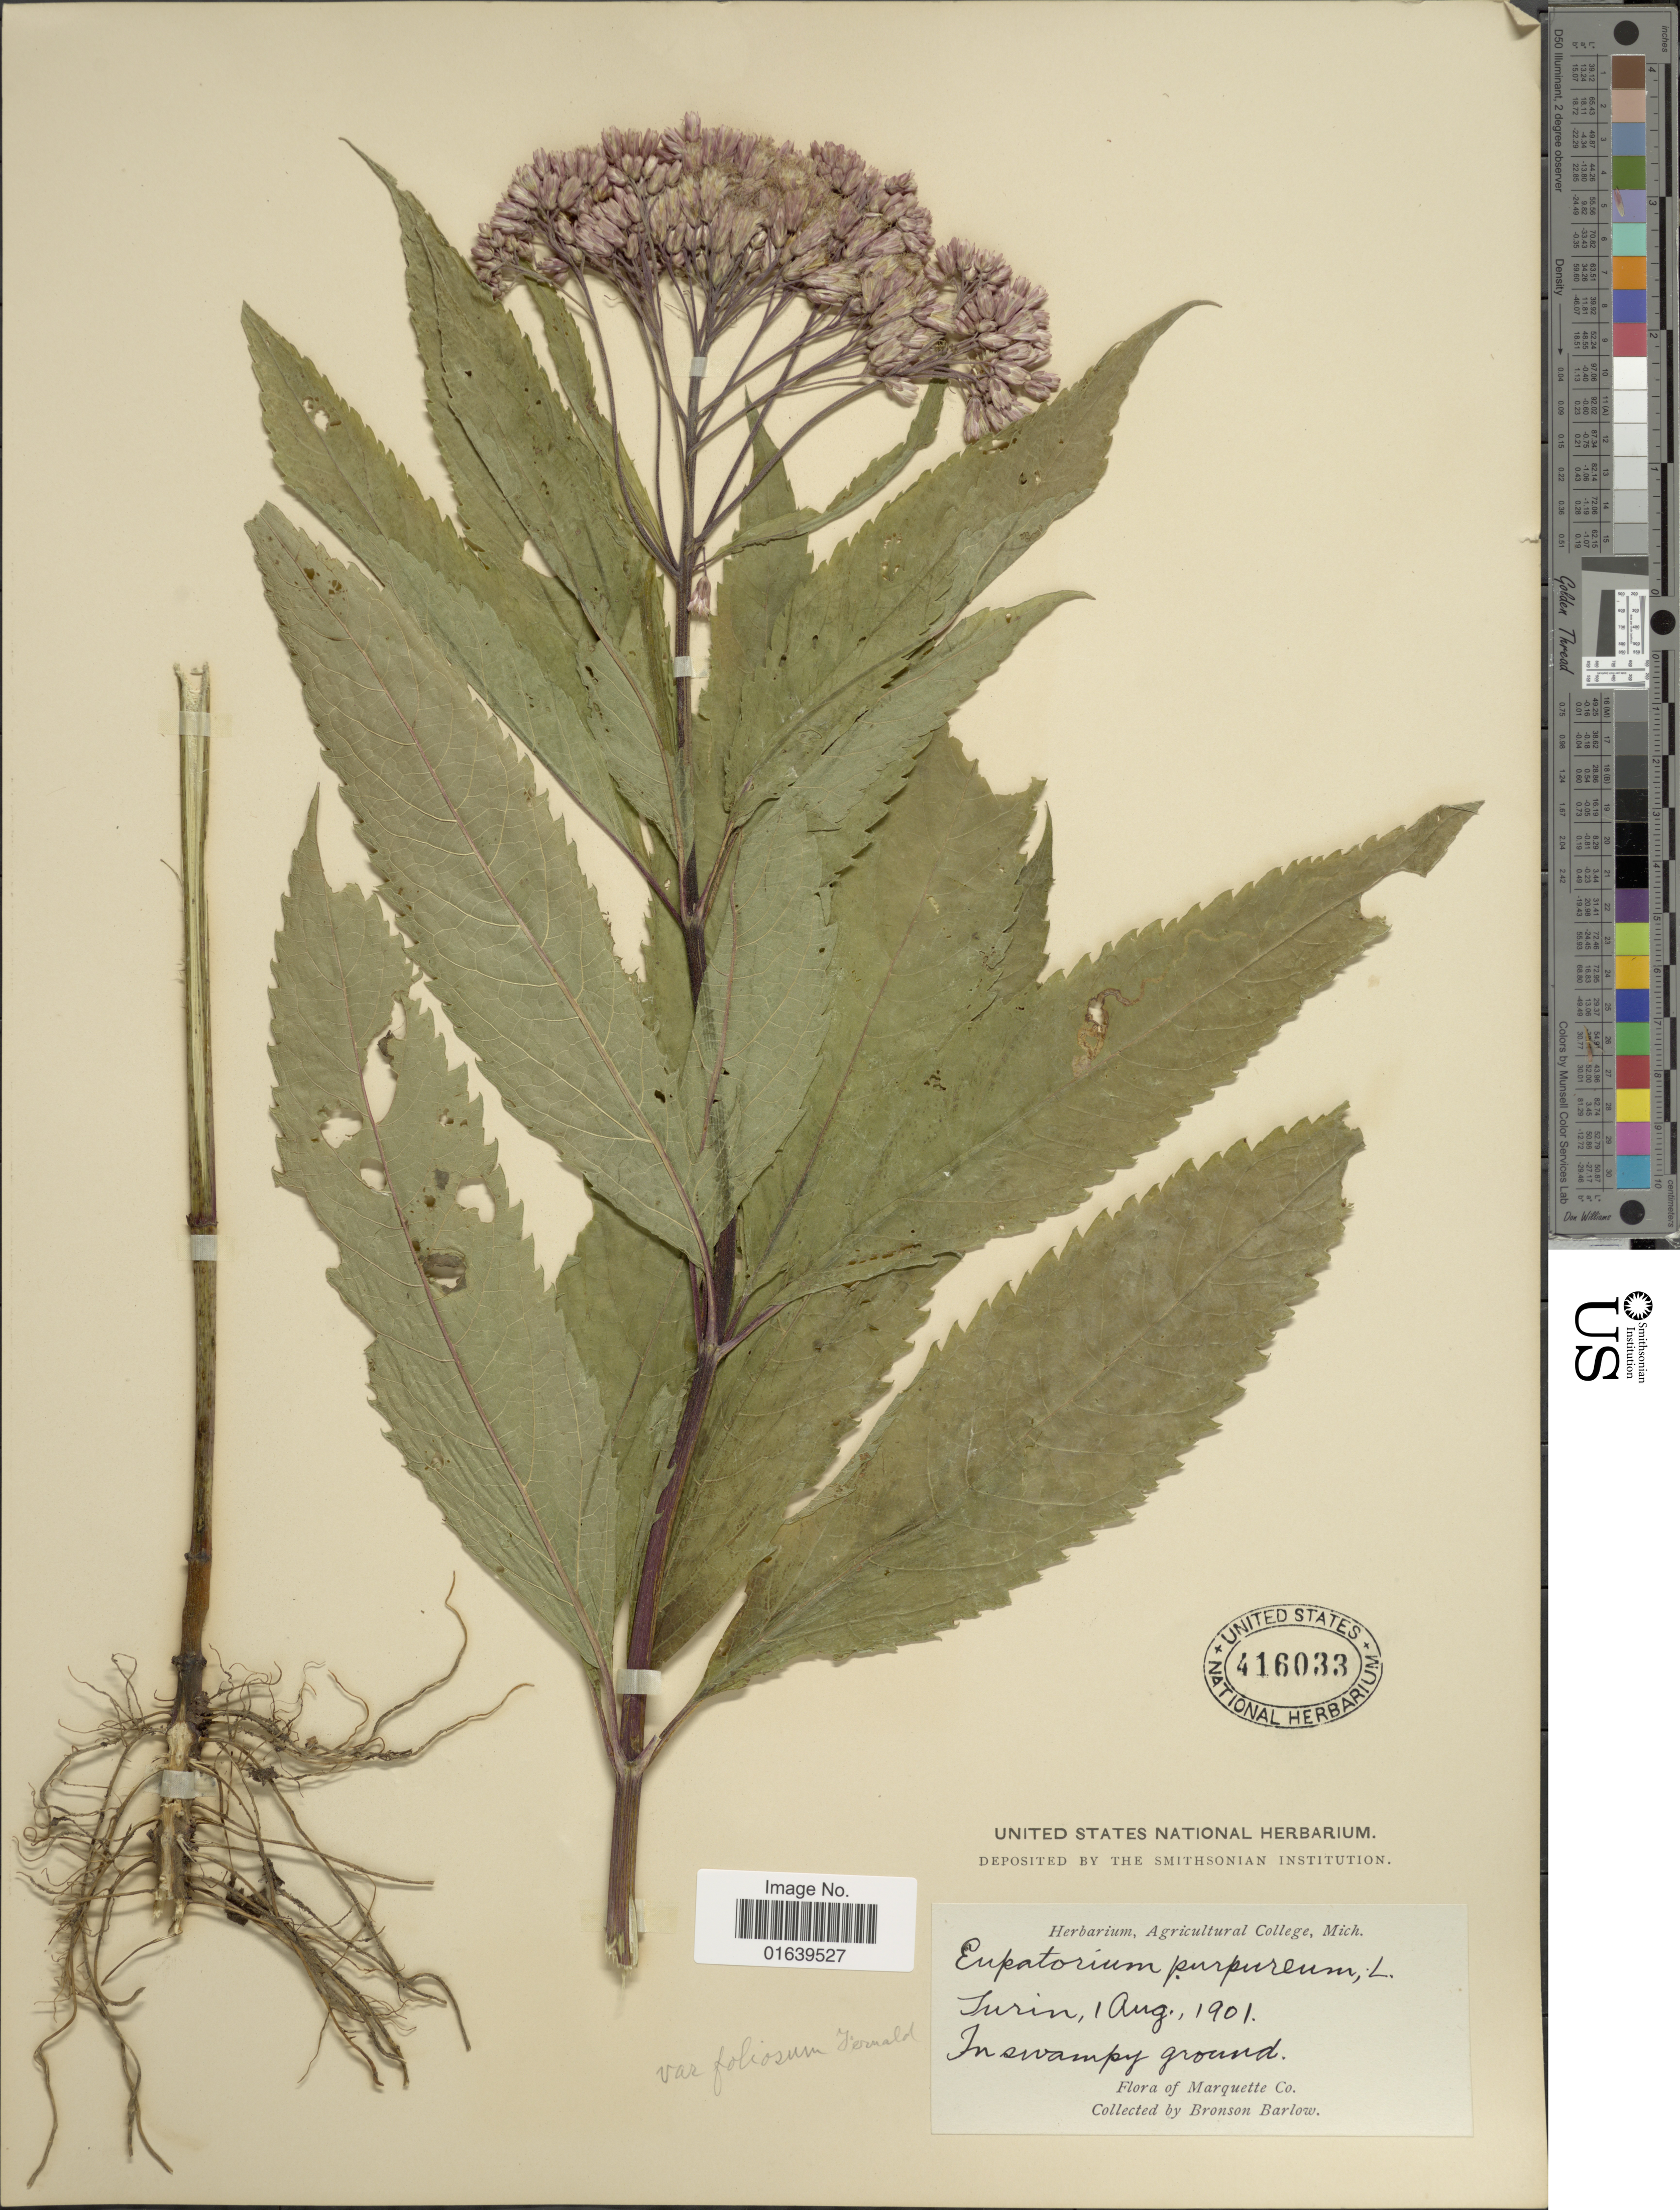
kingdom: Plantae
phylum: Tracheophyta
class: Magnoliopsida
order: Asterales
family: Asteraceae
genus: Eupatorium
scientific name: Eupatorium maculatum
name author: L.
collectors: Barlow, B.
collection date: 1901-08-01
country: United States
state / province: Michigan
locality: Jurin, In swampw ground, Flora of Marquette Co.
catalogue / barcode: US 416033